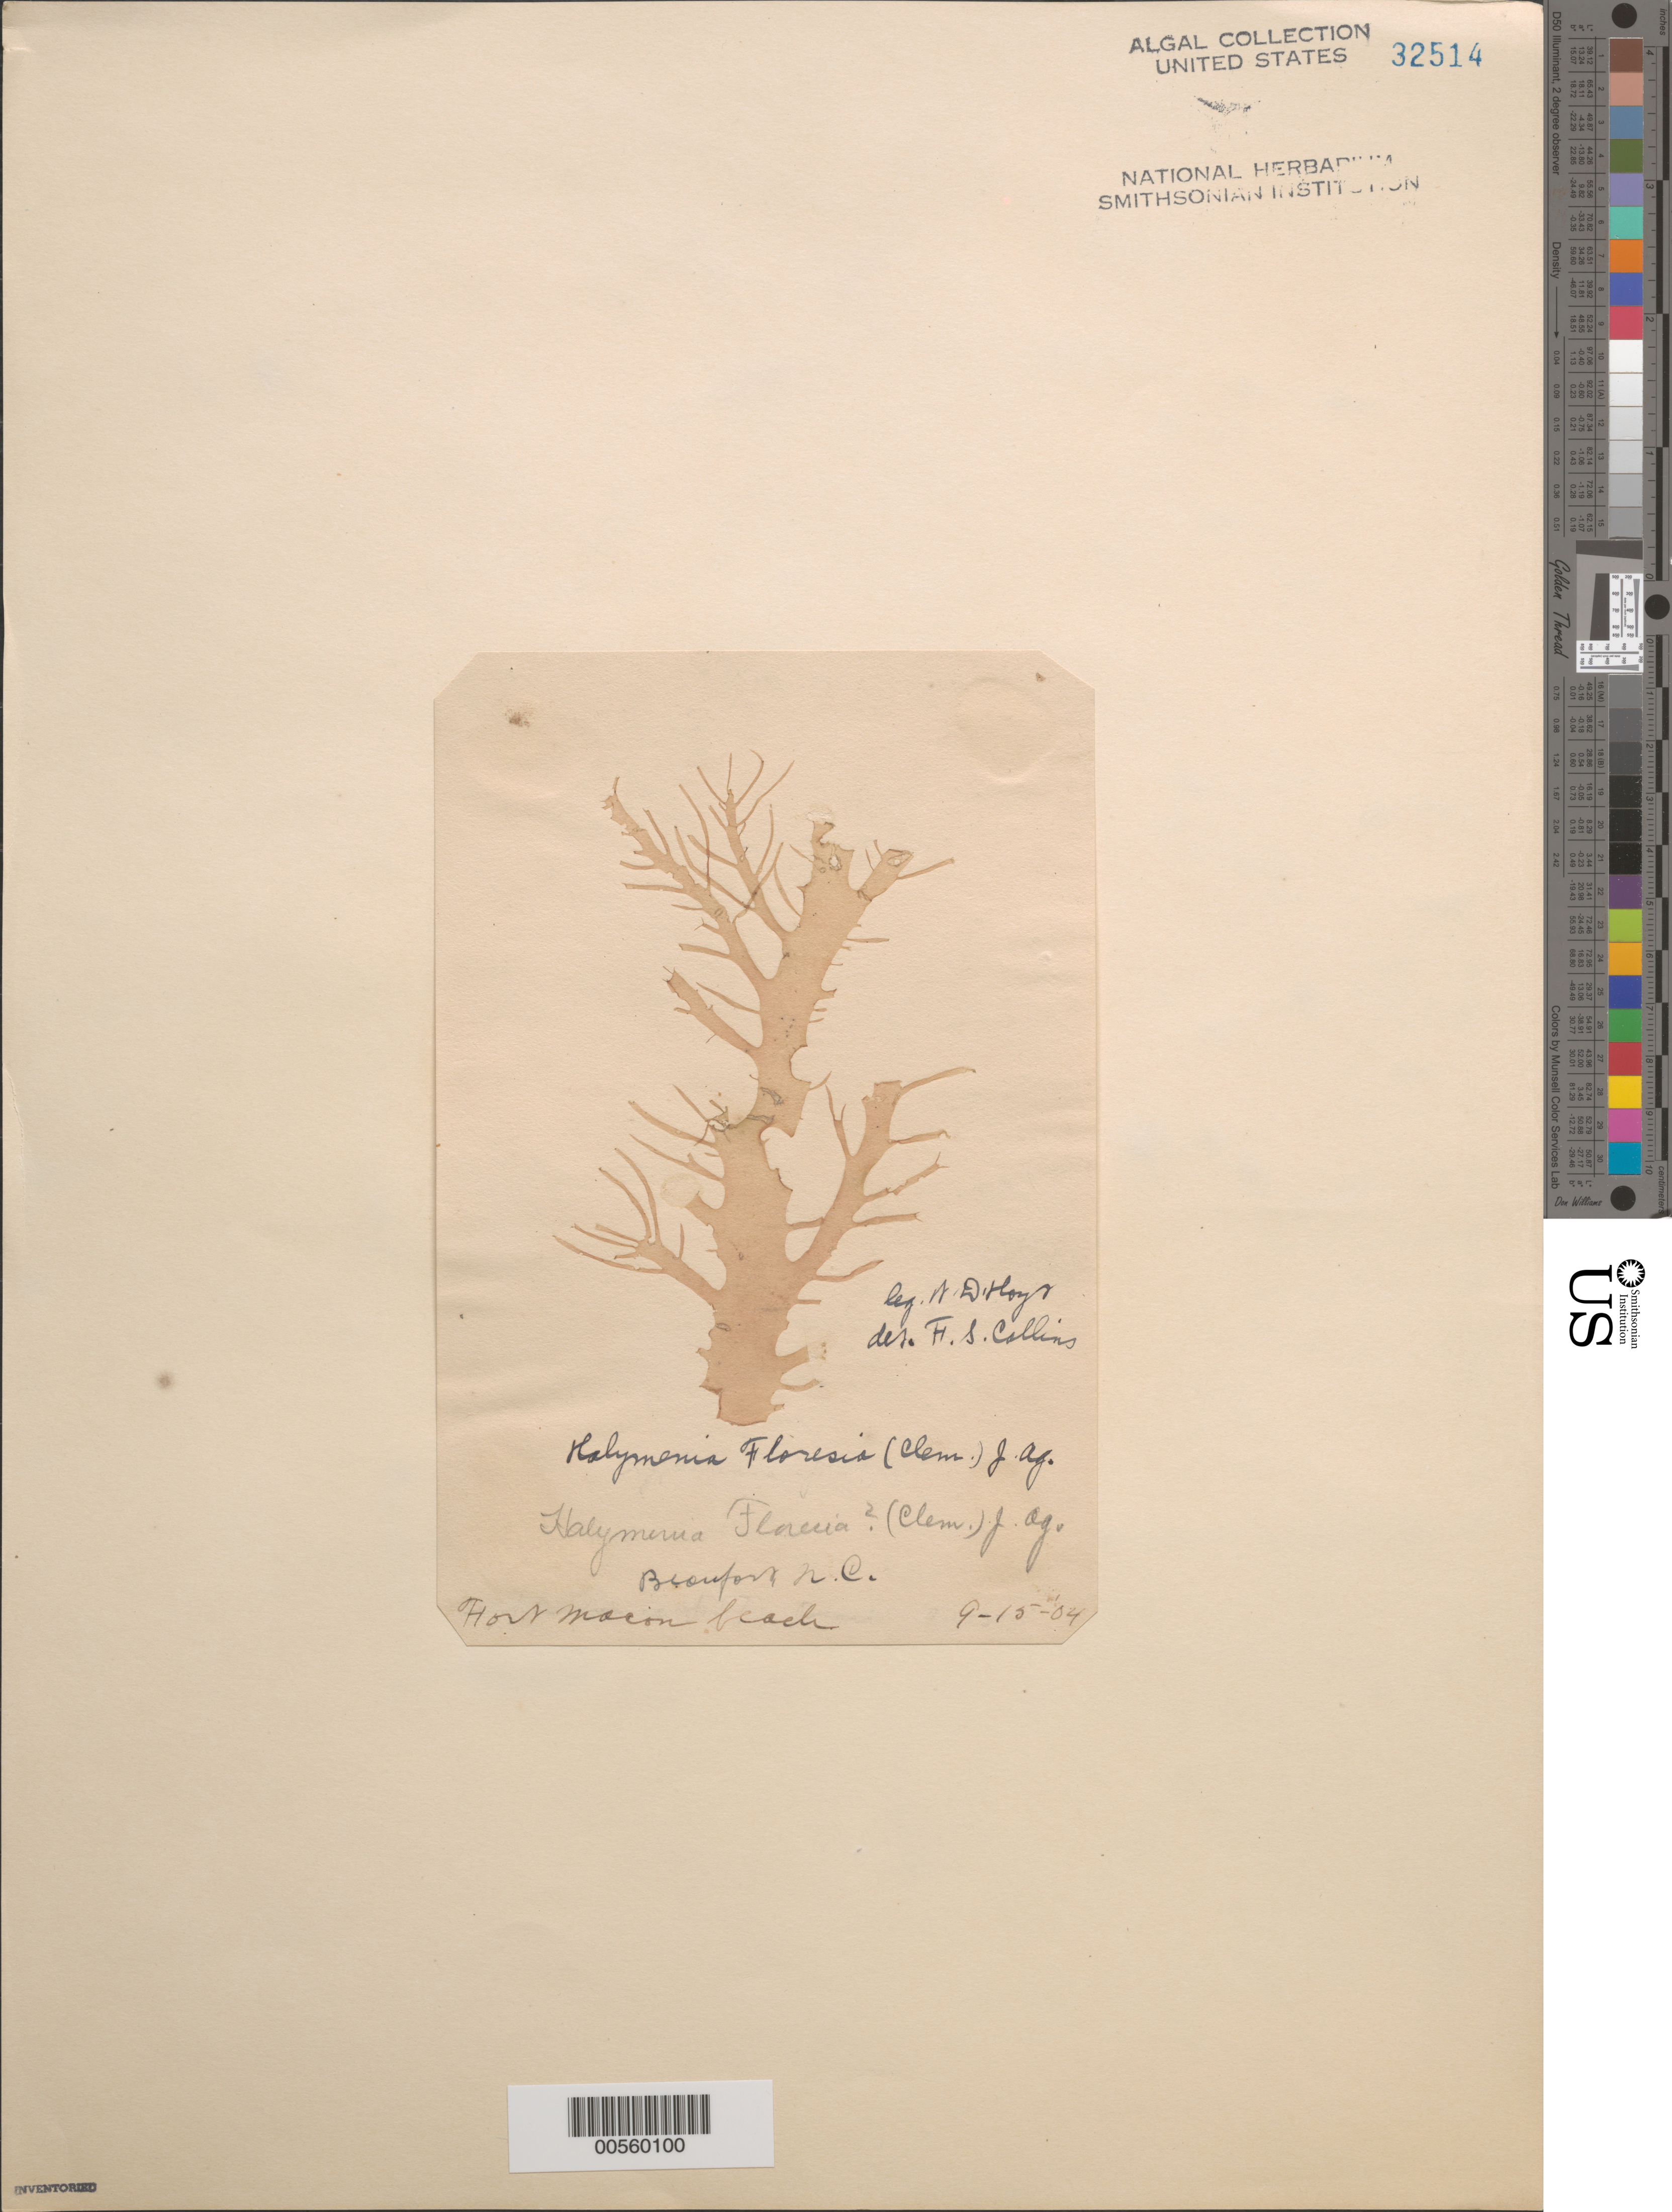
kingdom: Plantae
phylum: Rhodophyta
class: Florideophyceae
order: Halymeniales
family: Halymeniaceae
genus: Halymenia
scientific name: Halymenia floresii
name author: (Clemente) C. Agardh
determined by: Collins, Frank S.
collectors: W. D. Hoyt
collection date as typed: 15 Sep 1904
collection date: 1904-09-15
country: United States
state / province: North Carolina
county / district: Carteret County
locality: Beaufort, Fort Macon Beach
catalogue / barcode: US 32514